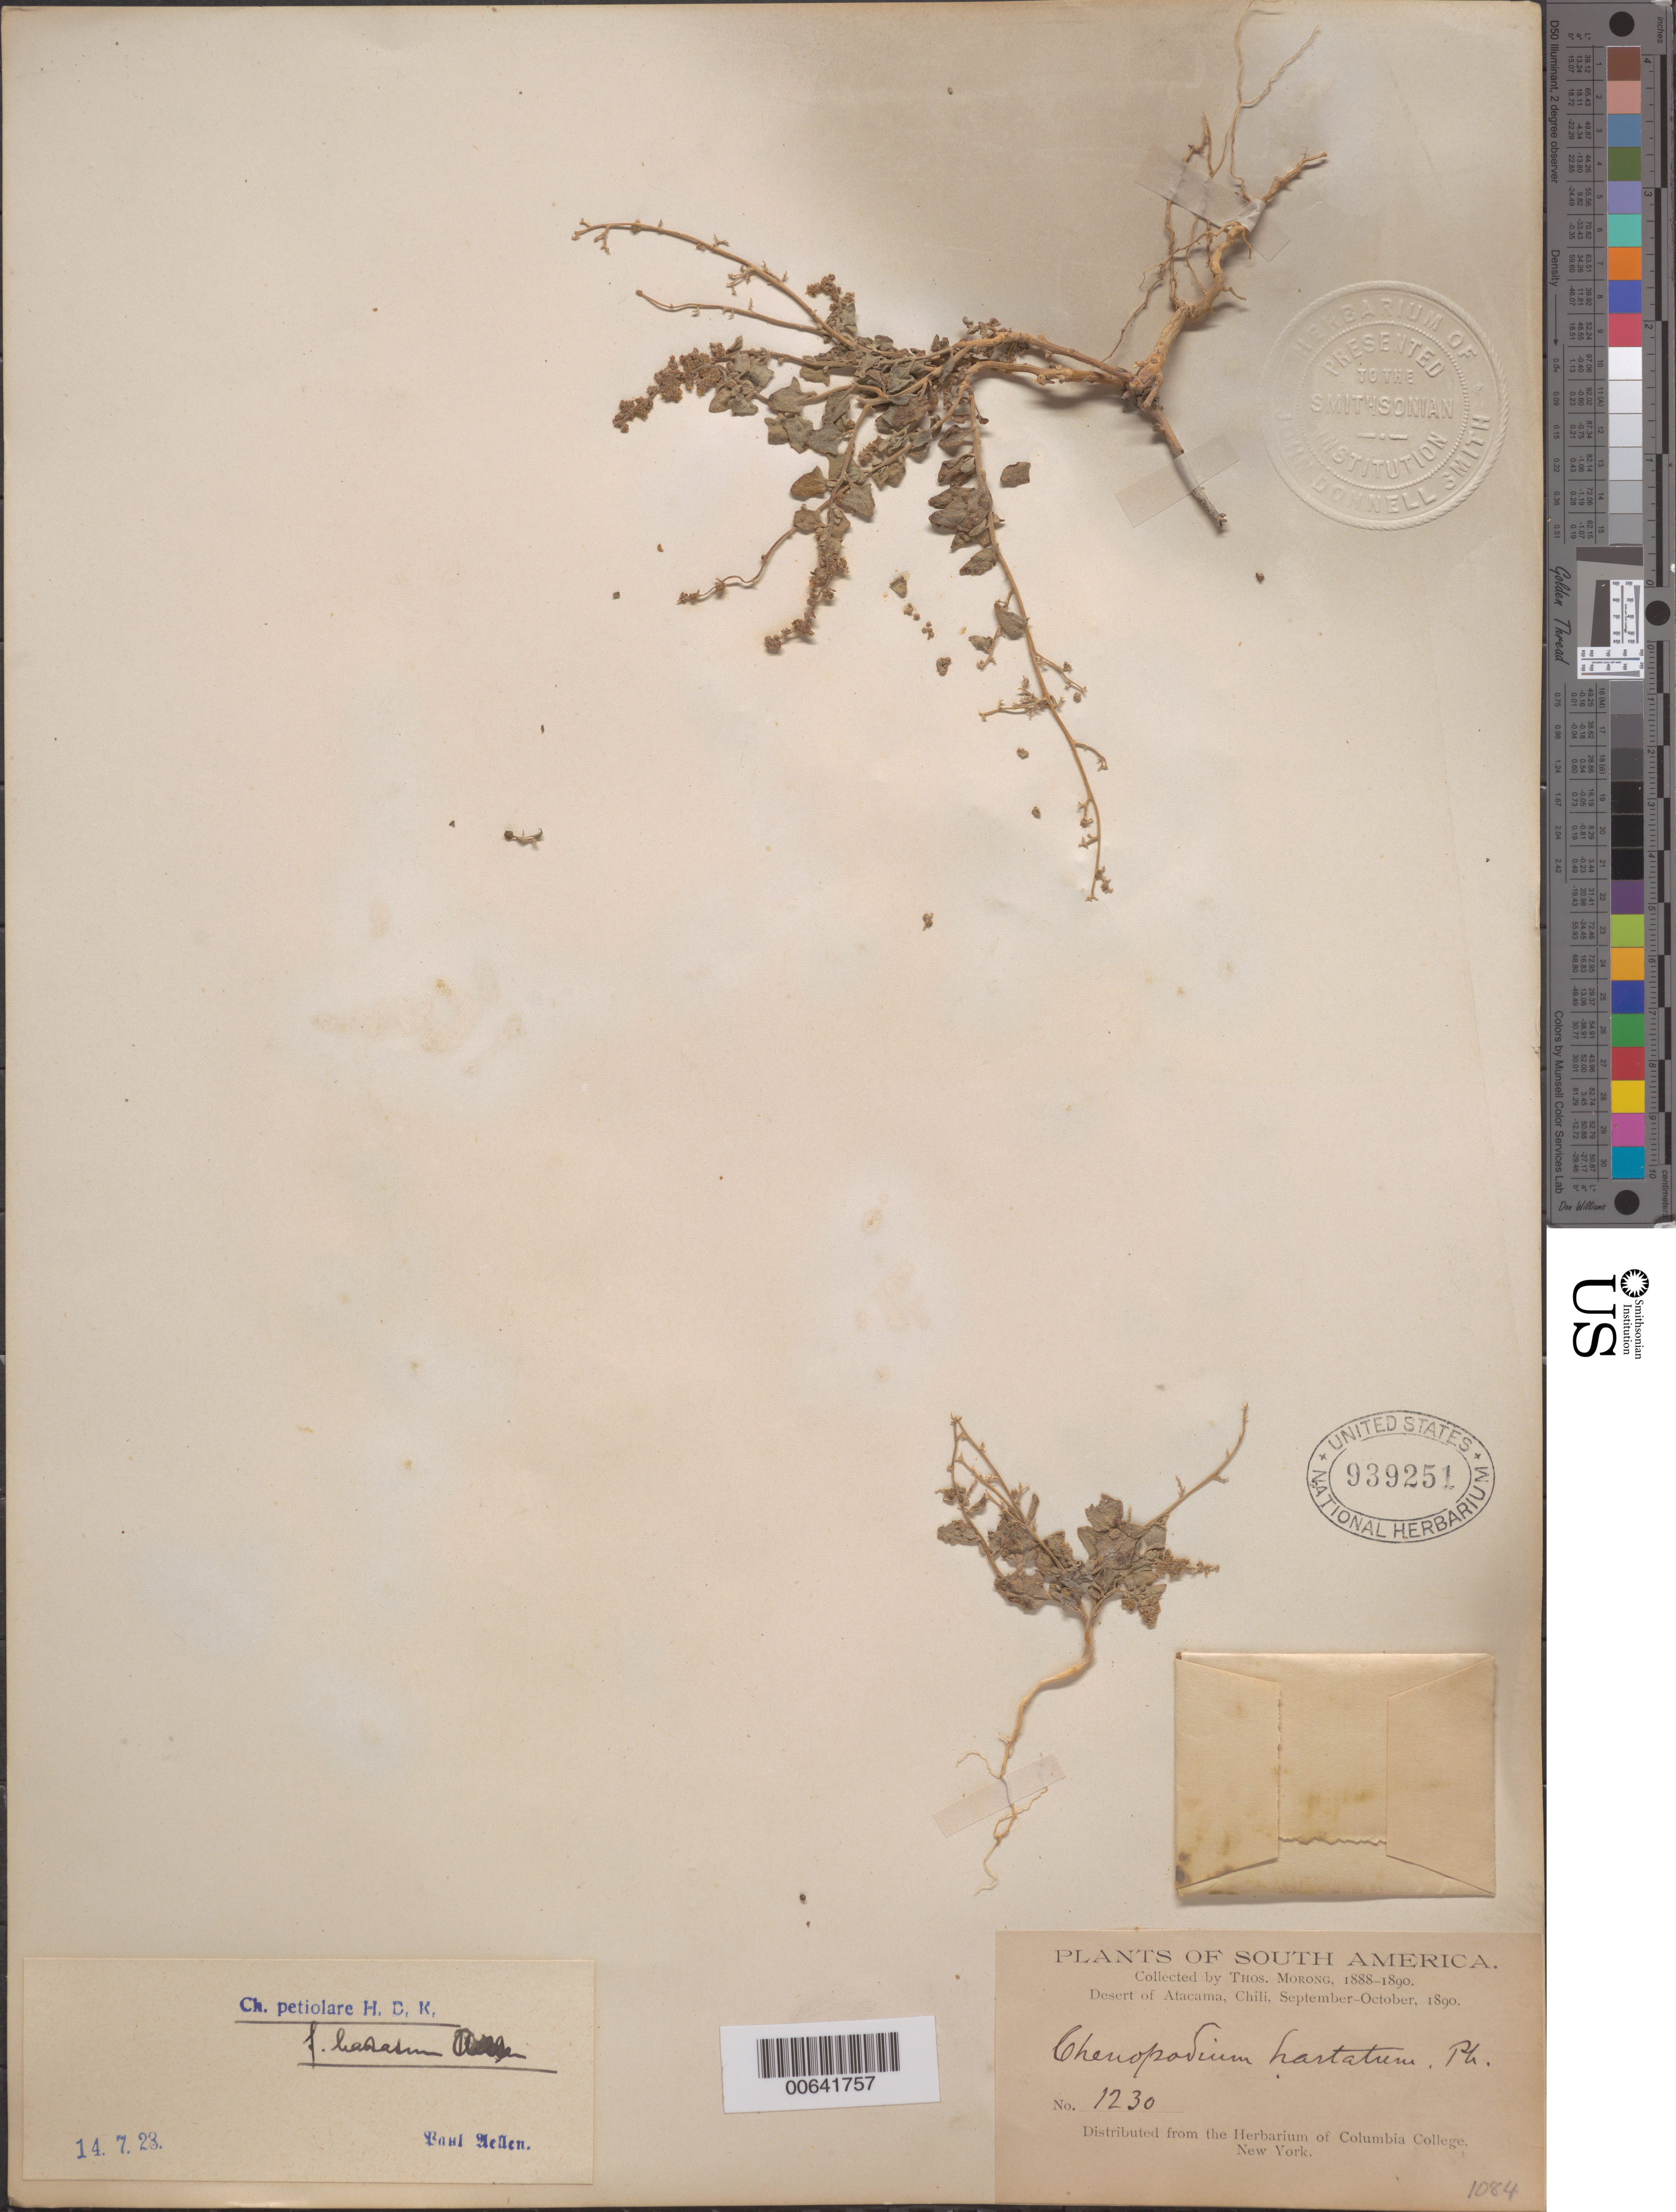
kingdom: Plantae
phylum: Tracheophyta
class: Magnoliopsida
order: Caryophyllales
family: Amaranthaceae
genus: Chenopodium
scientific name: Chenopodium petiolare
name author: Kunth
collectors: ex herb. T. Morong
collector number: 1230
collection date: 1888-09/1890-10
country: Chile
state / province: Atacama (III)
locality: Desert of Atacama.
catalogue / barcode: US 939251